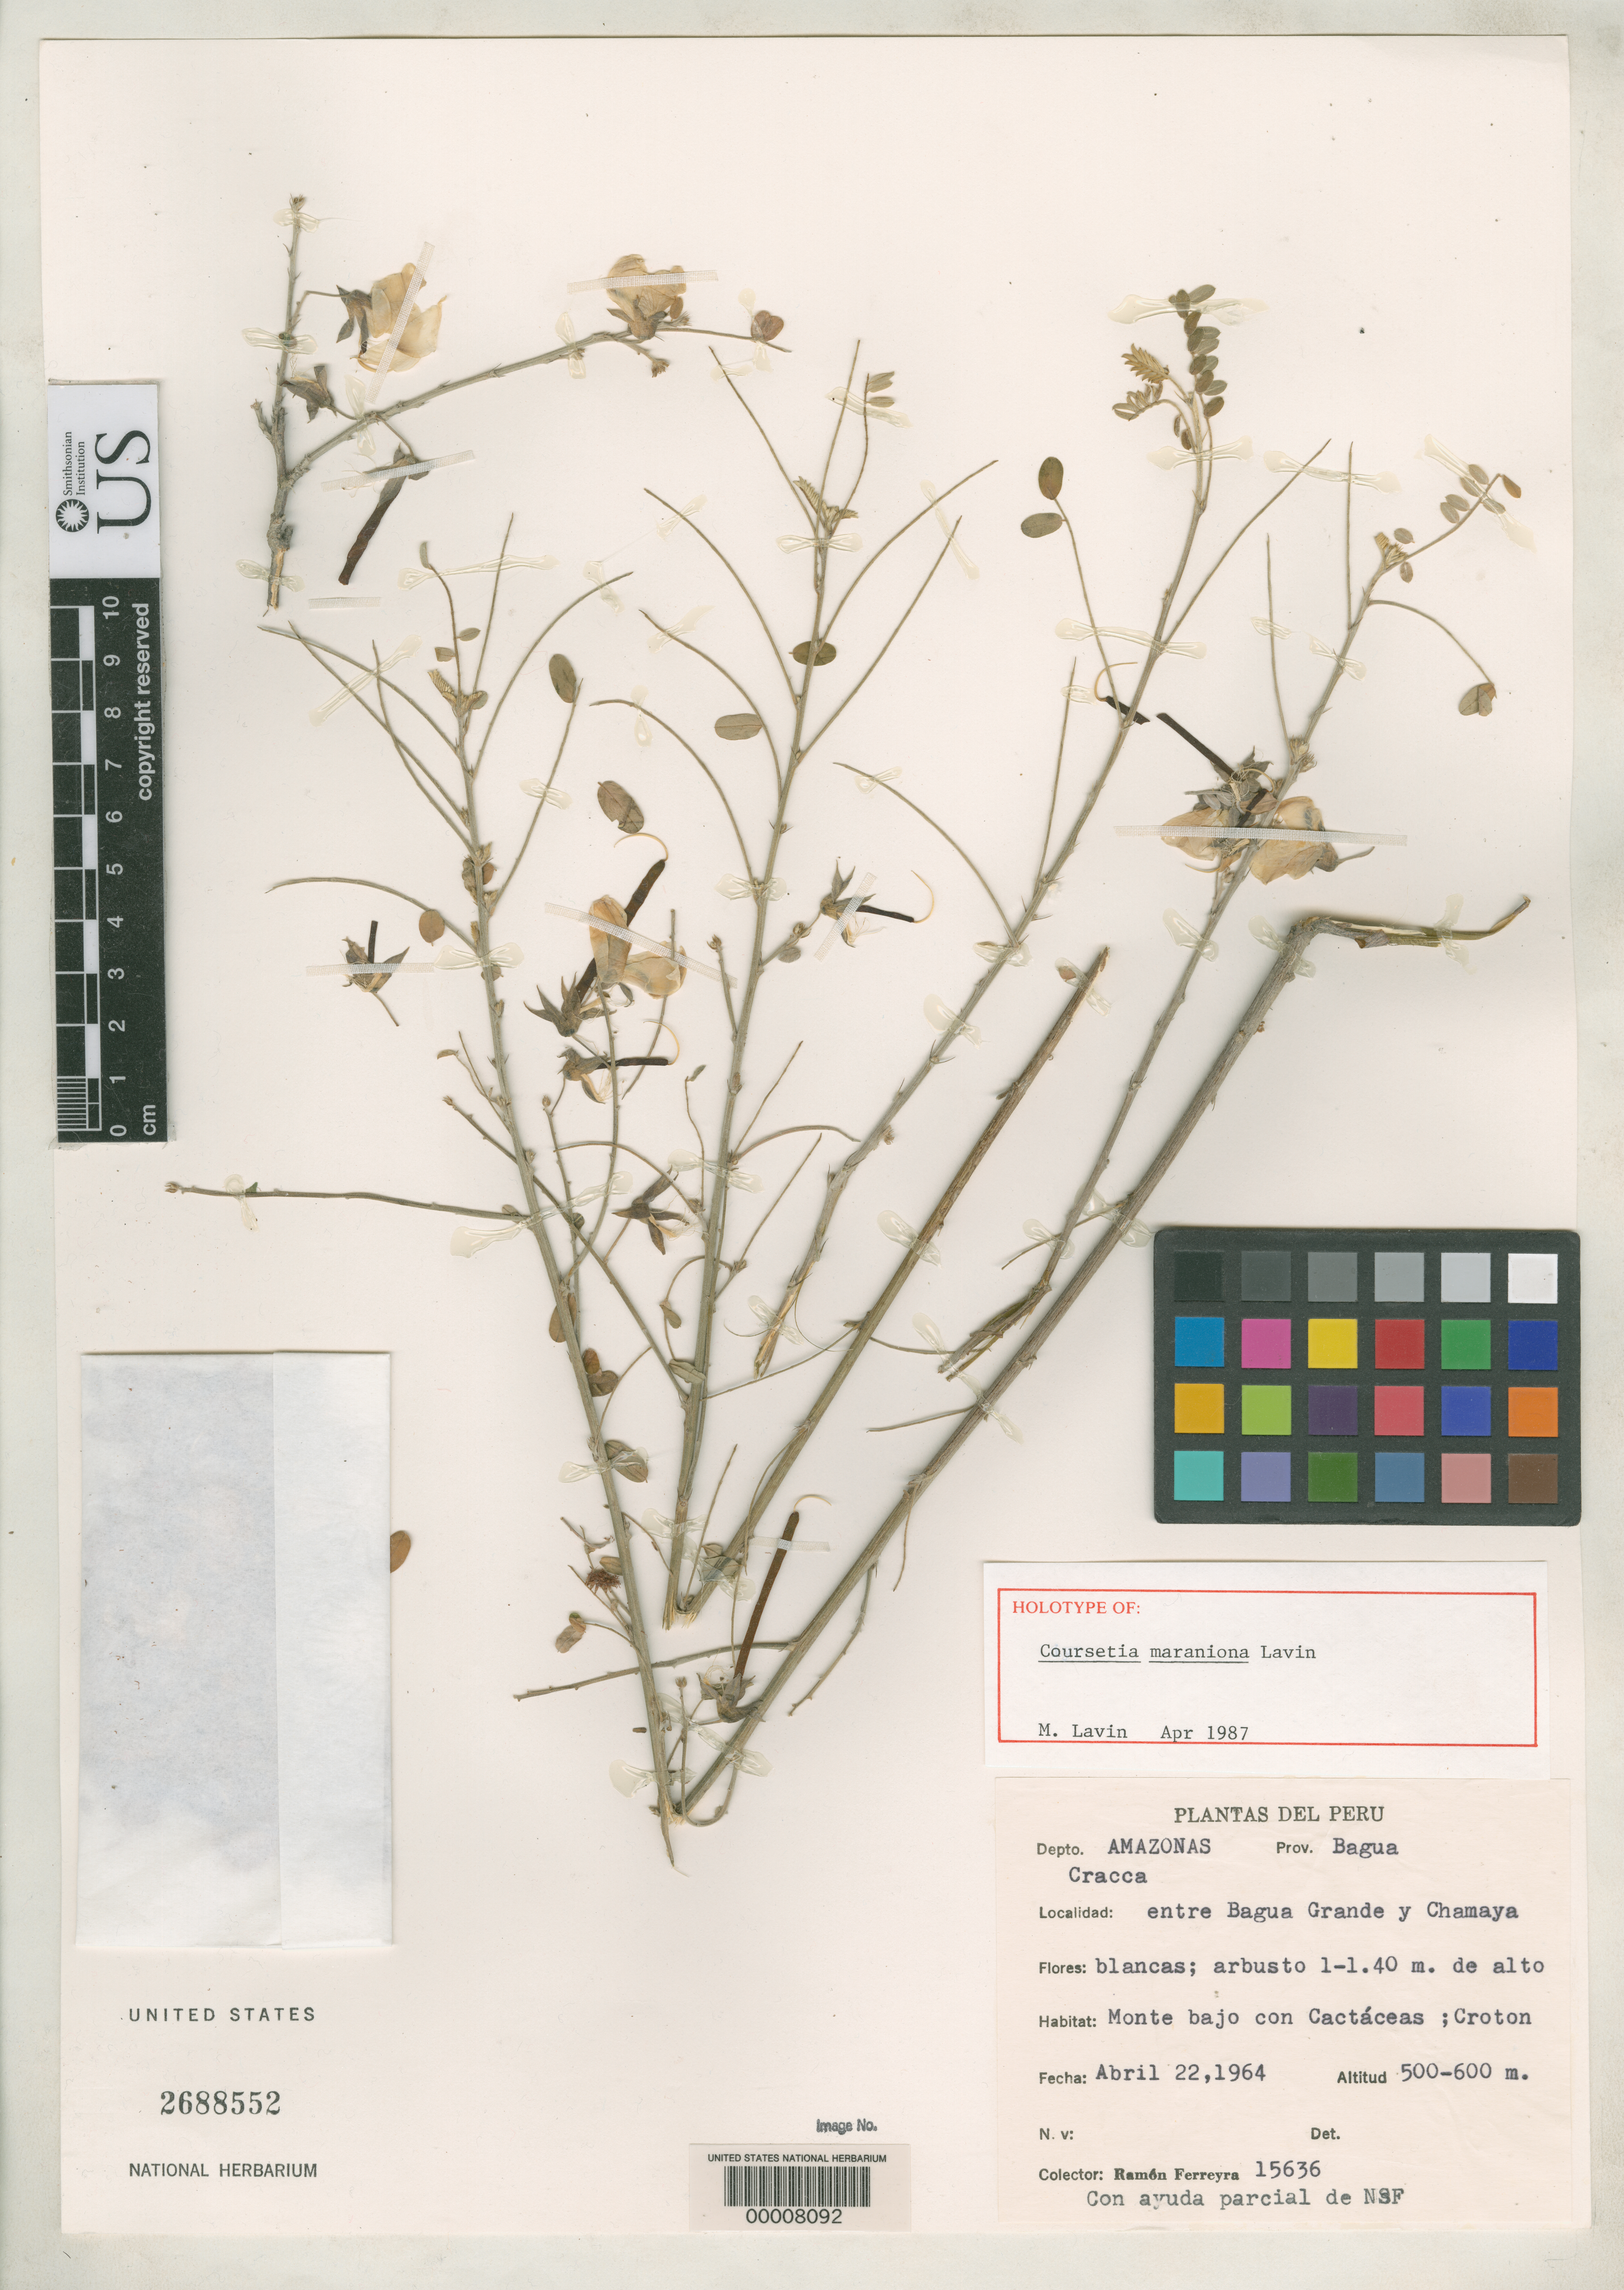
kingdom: Plantae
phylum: Tracheophyta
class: Magnoliopsida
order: Fabales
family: Fabaceae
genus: Coursetia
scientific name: Coursetia maraniona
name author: Lavin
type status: Holotype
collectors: R. A. Ferreyra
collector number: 15636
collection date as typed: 22 Apr 1964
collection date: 1964-04-22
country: Peru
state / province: Amazonas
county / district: Bagua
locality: between Bagua Grande and Chamaya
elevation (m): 500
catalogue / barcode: US 268552